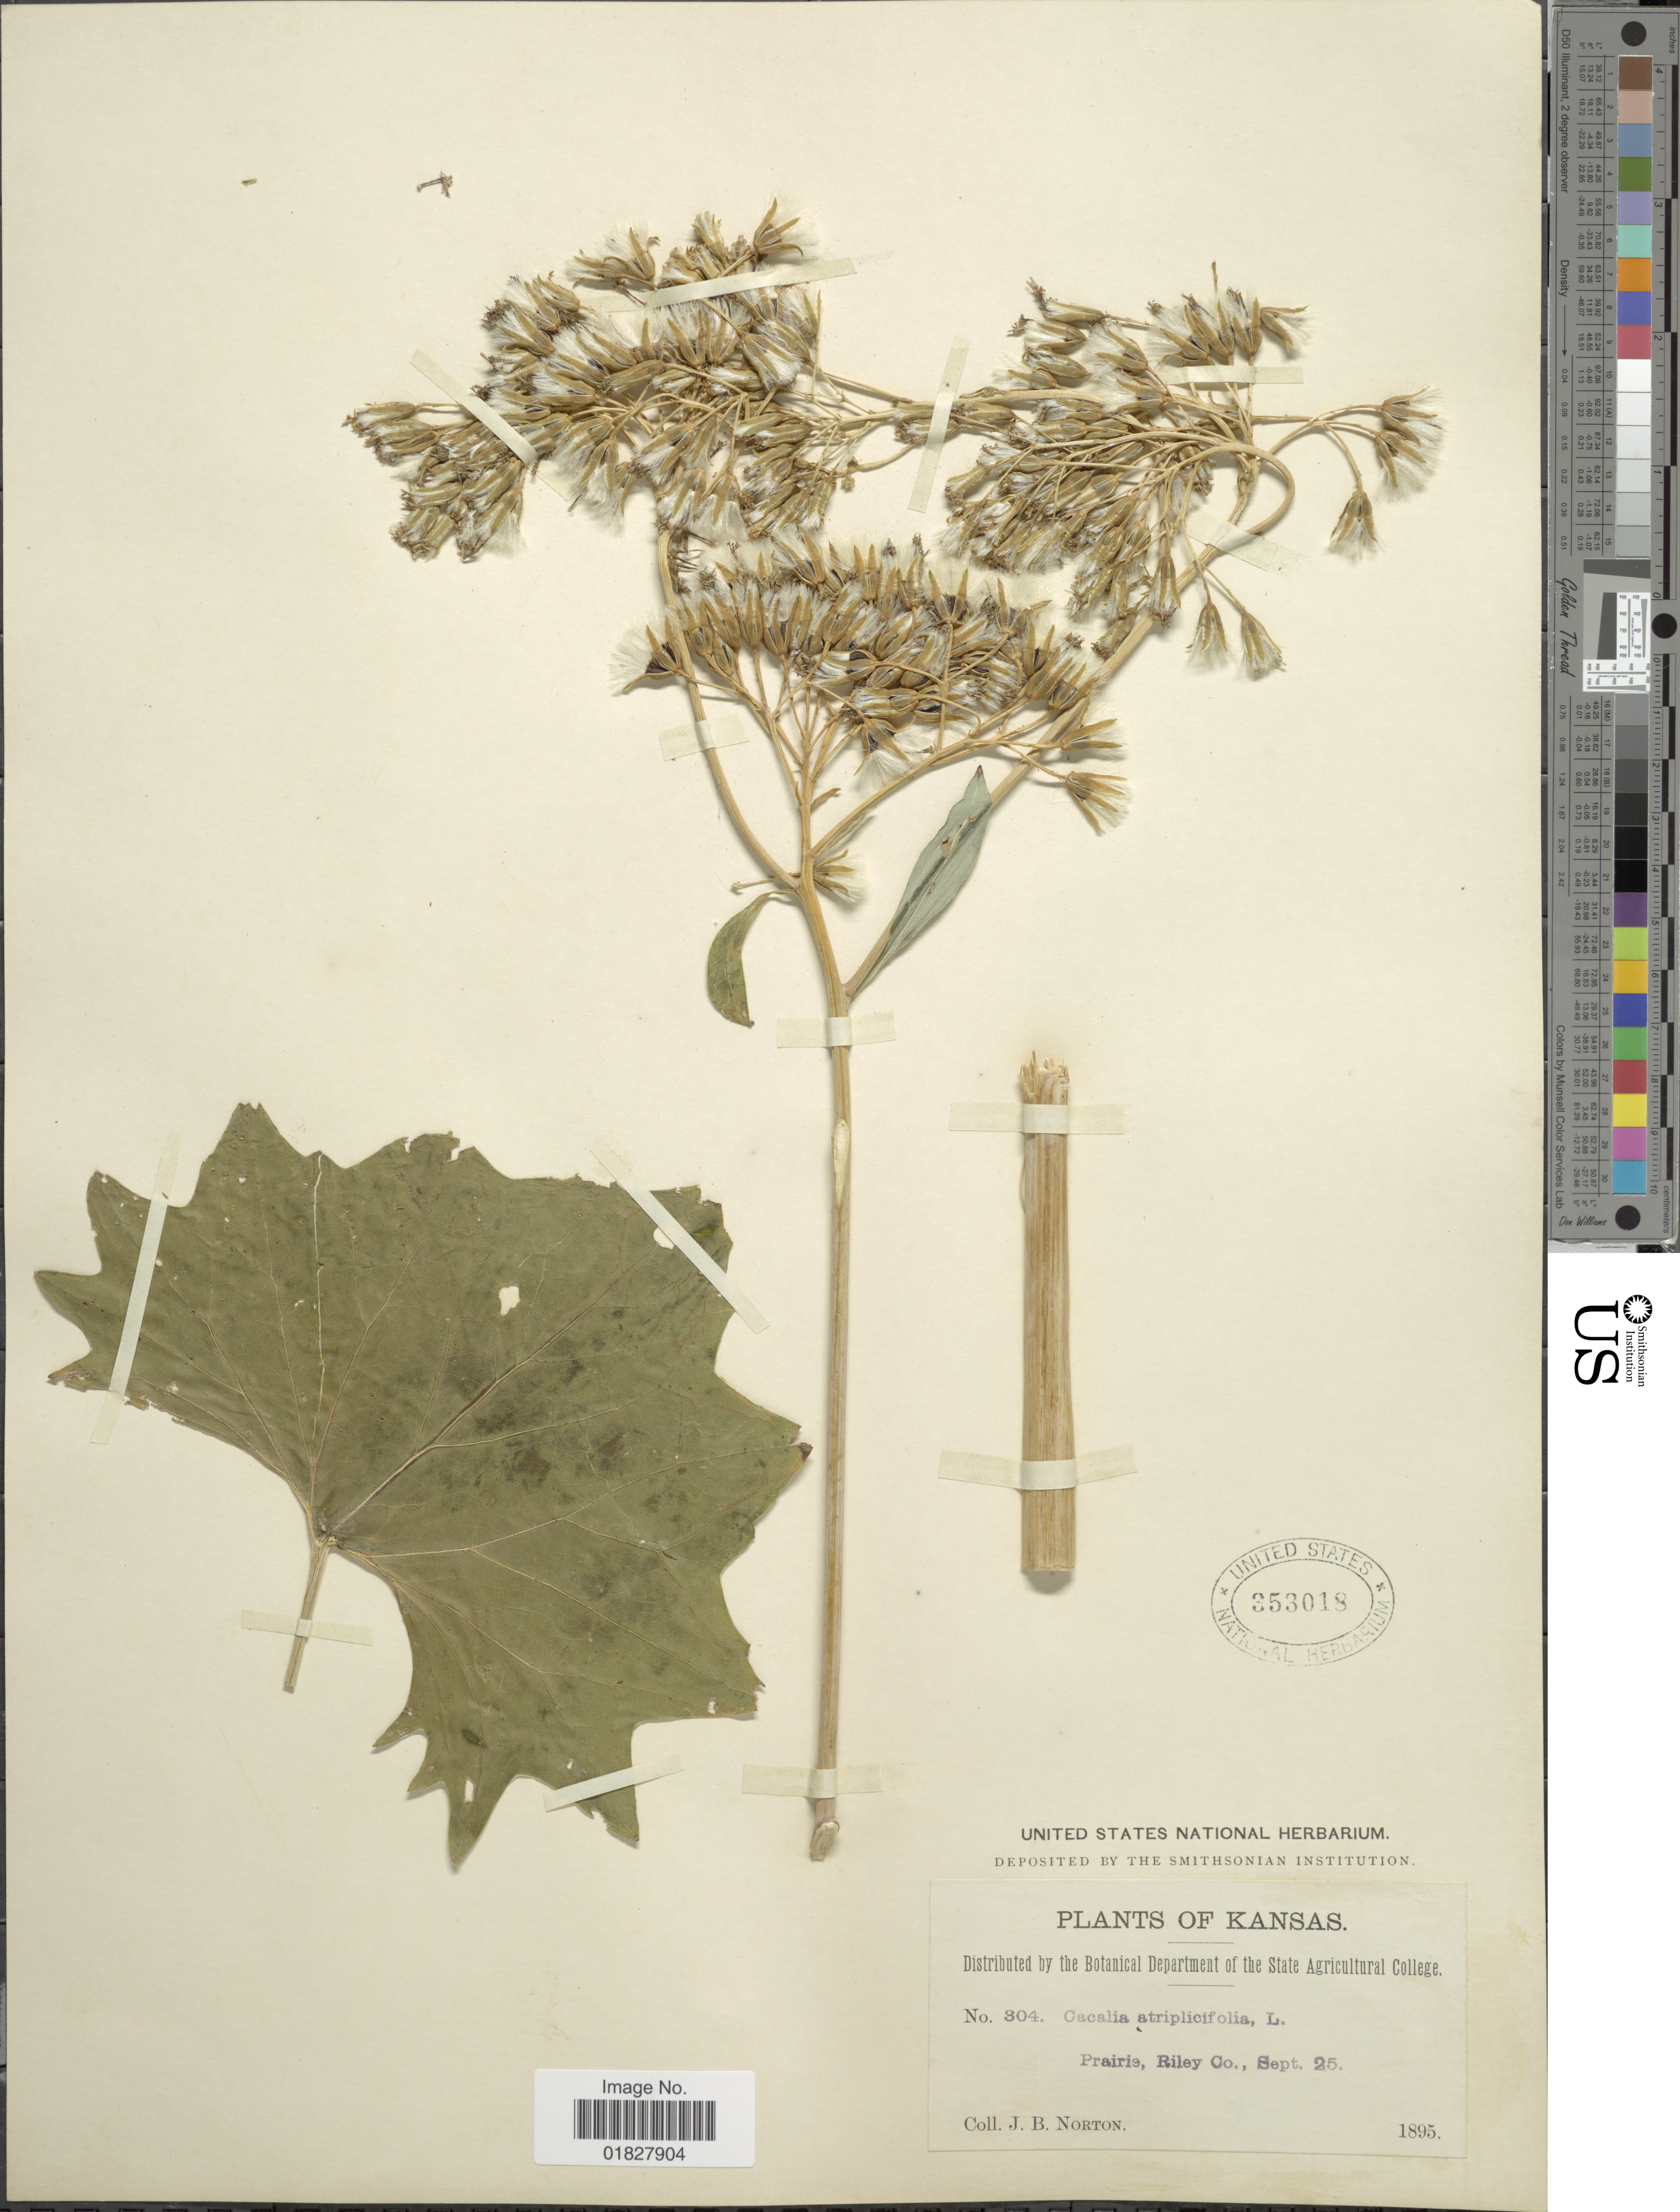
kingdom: Plantae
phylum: Tracheophyta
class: Magnoliopsida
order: Asterales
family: Asteraceae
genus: Arnoglossum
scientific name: Arnoglossum atriplicifolium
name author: (L.) H. Rob.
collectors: J. B. Norton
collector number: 304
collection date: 1895-09-25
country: United States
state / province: Kansas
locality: Prairie, Riley Co.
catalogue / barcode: US 353018